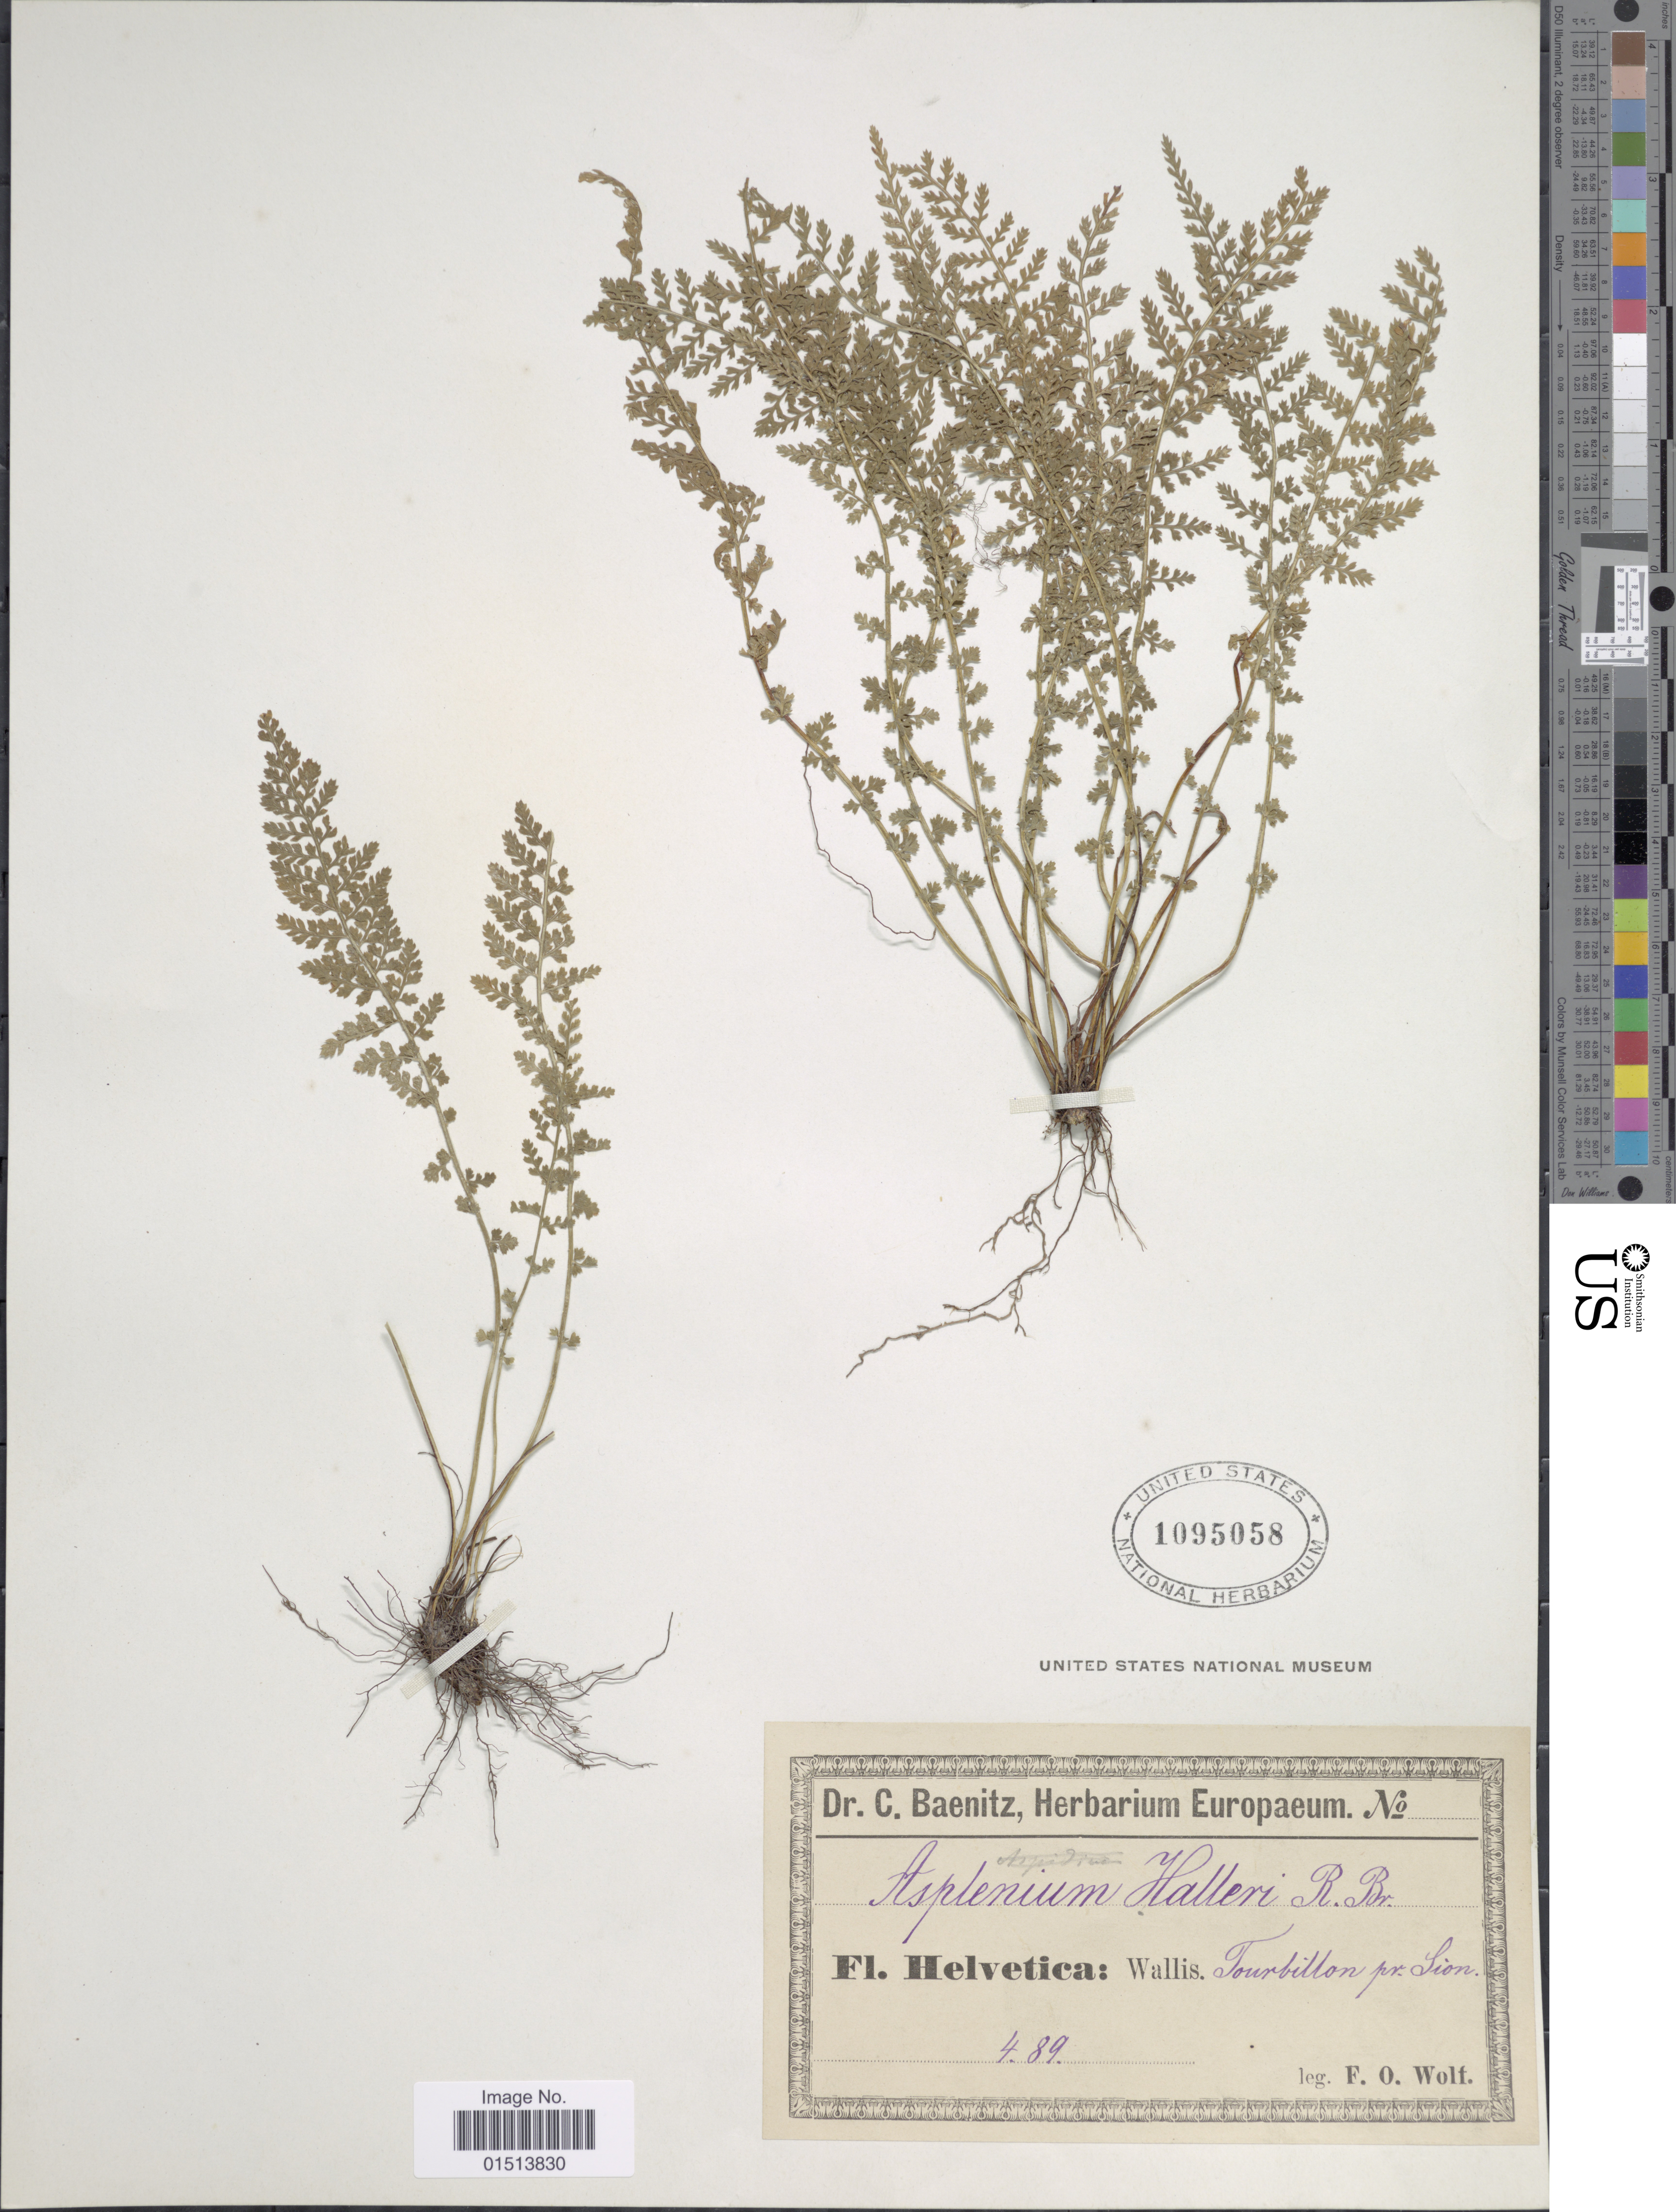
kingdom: Plantae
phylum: Tracheophyta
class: Polypodiopsida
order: Polypodiales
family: Aspleniaceae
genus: Asplenium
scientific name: Asplenium fontanum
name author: (L.) Bernh.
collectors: F. Wolf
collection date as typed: Transcribed d/m/y: /4/89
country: Switzerland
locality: Wallis, Tourbillon pr. Sion.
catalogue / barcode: US 1095058